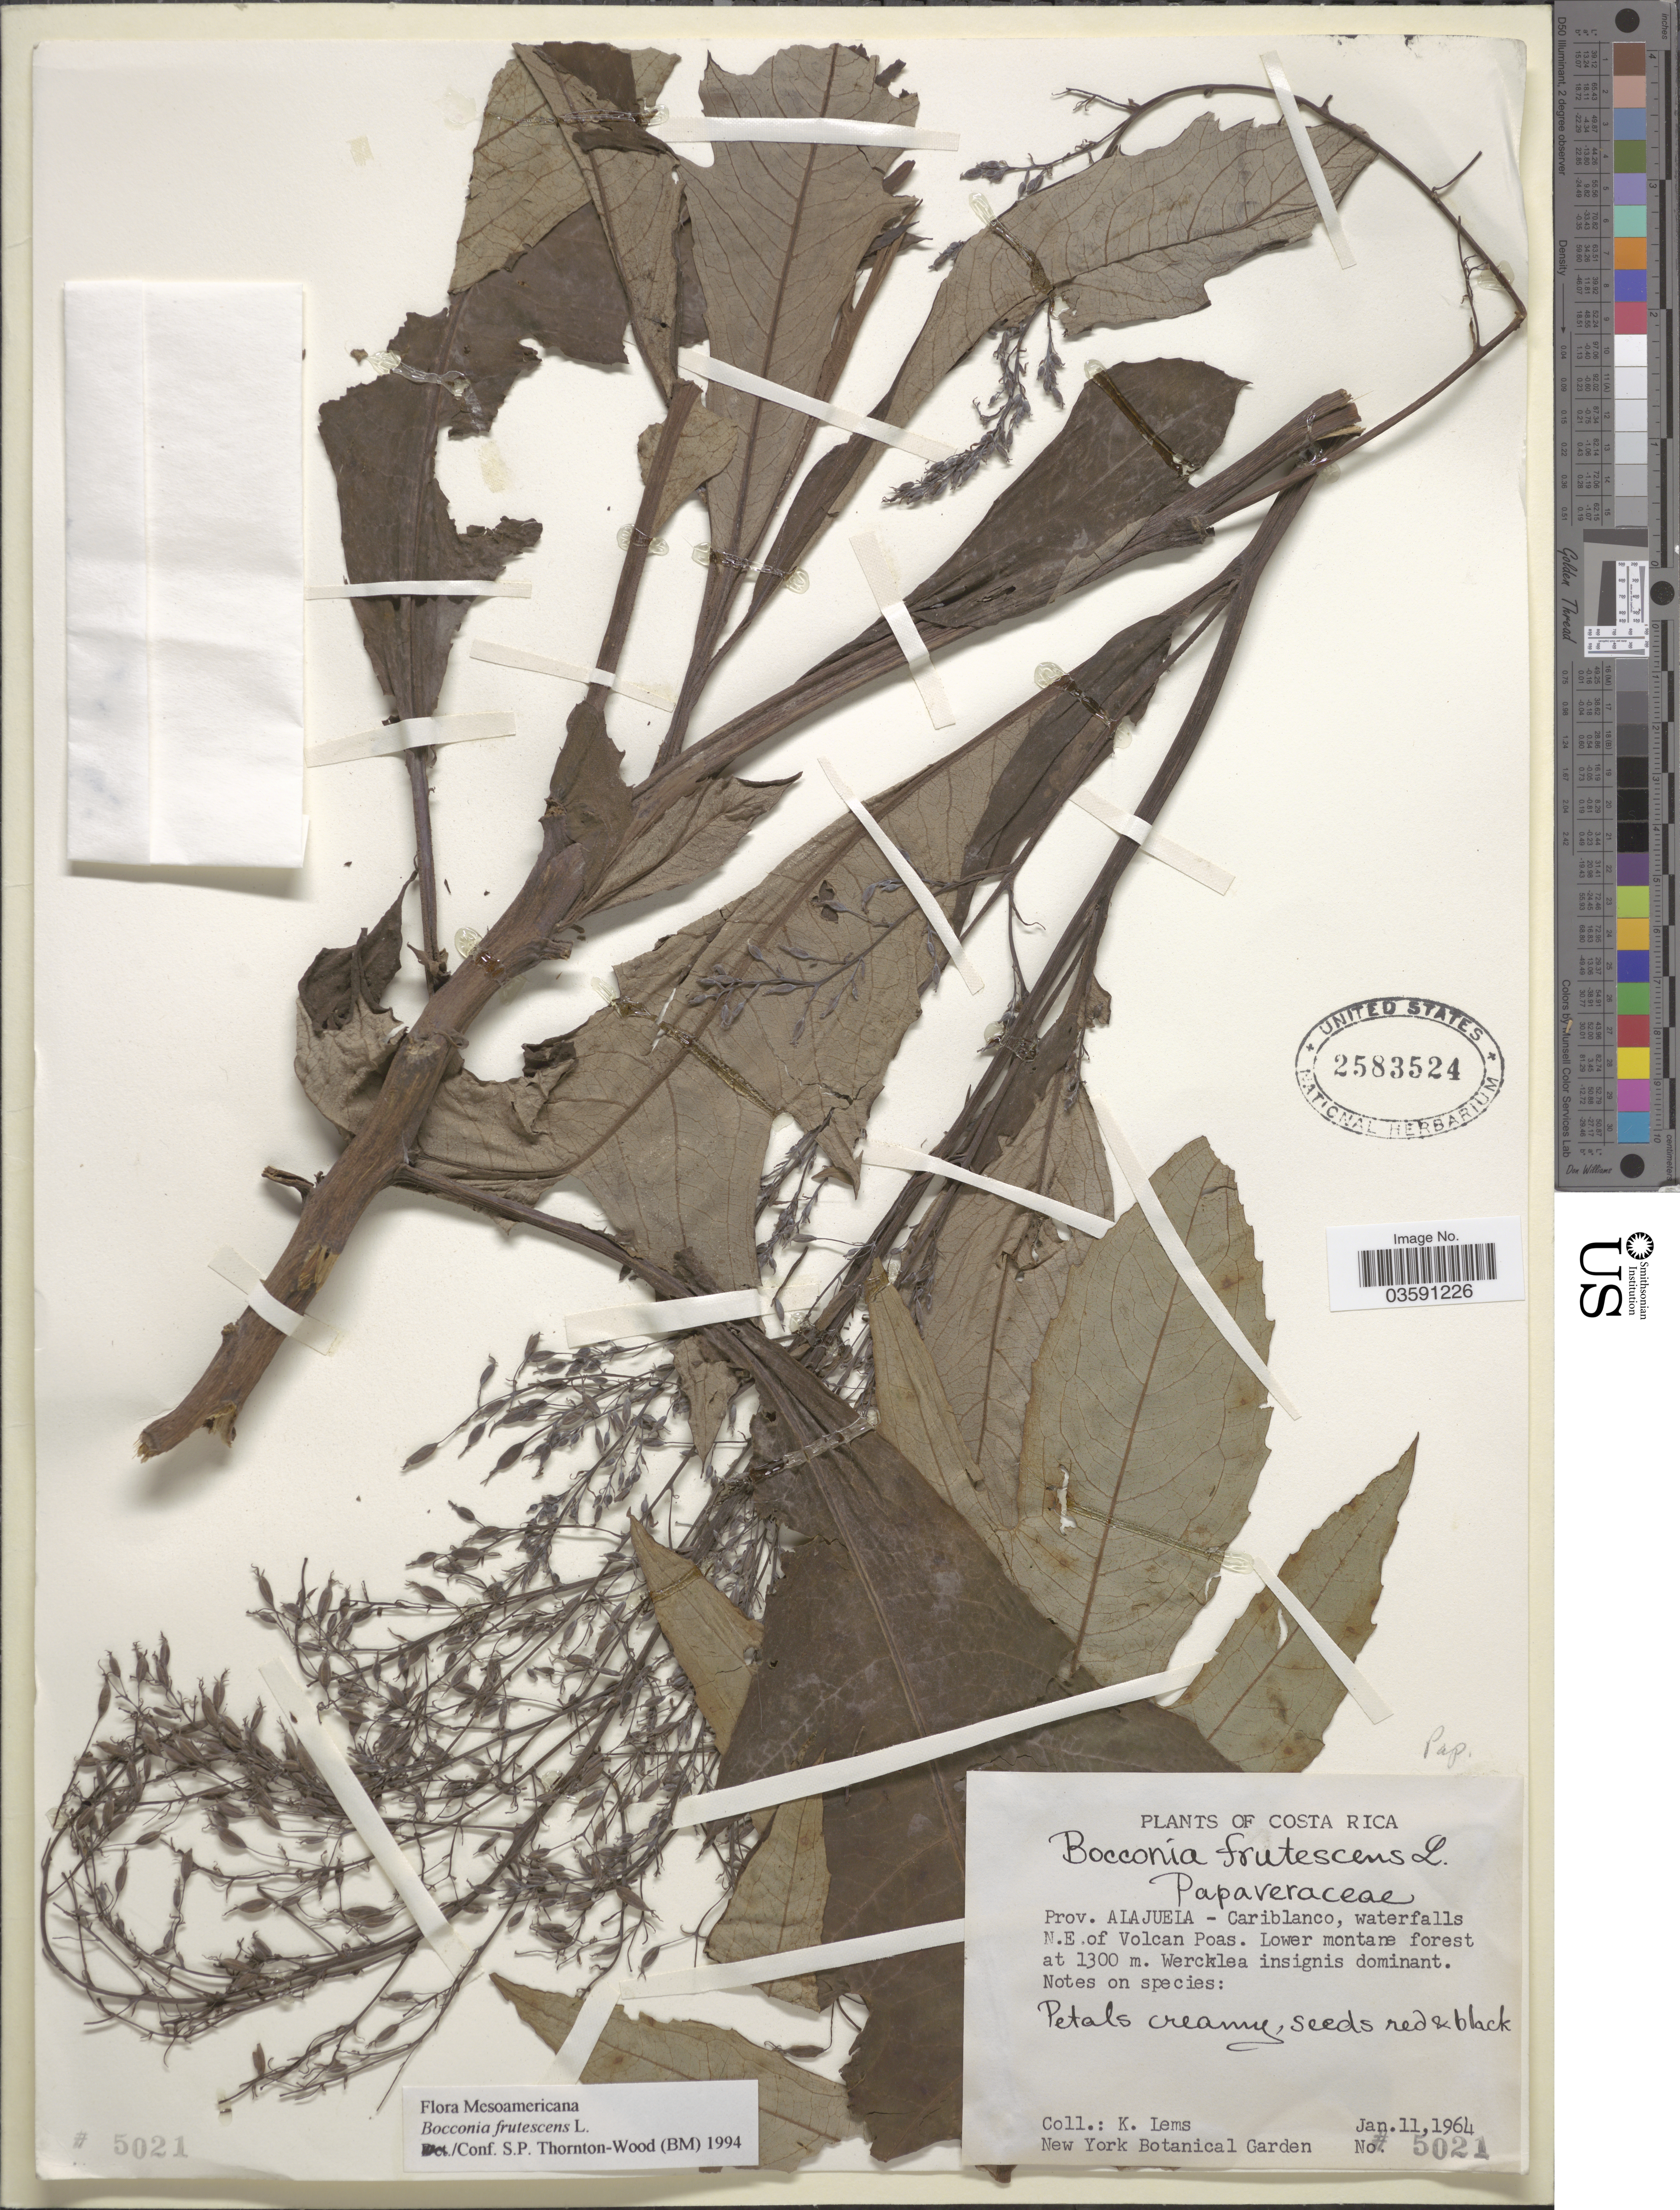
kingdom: Plantae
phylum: Tracheophyta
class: Magnoliopsida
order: Ranunculales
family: Papaveraceae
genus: Bocconia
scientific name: Bocconia frutescens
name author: L.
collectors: K. Lems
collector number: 5021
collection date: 1964-01-11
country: Costa Rica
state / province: Alajuela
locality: Cariblanco, waterfalls N. E. of Volcan Poas.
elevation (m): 1300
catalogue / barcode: US 2583524